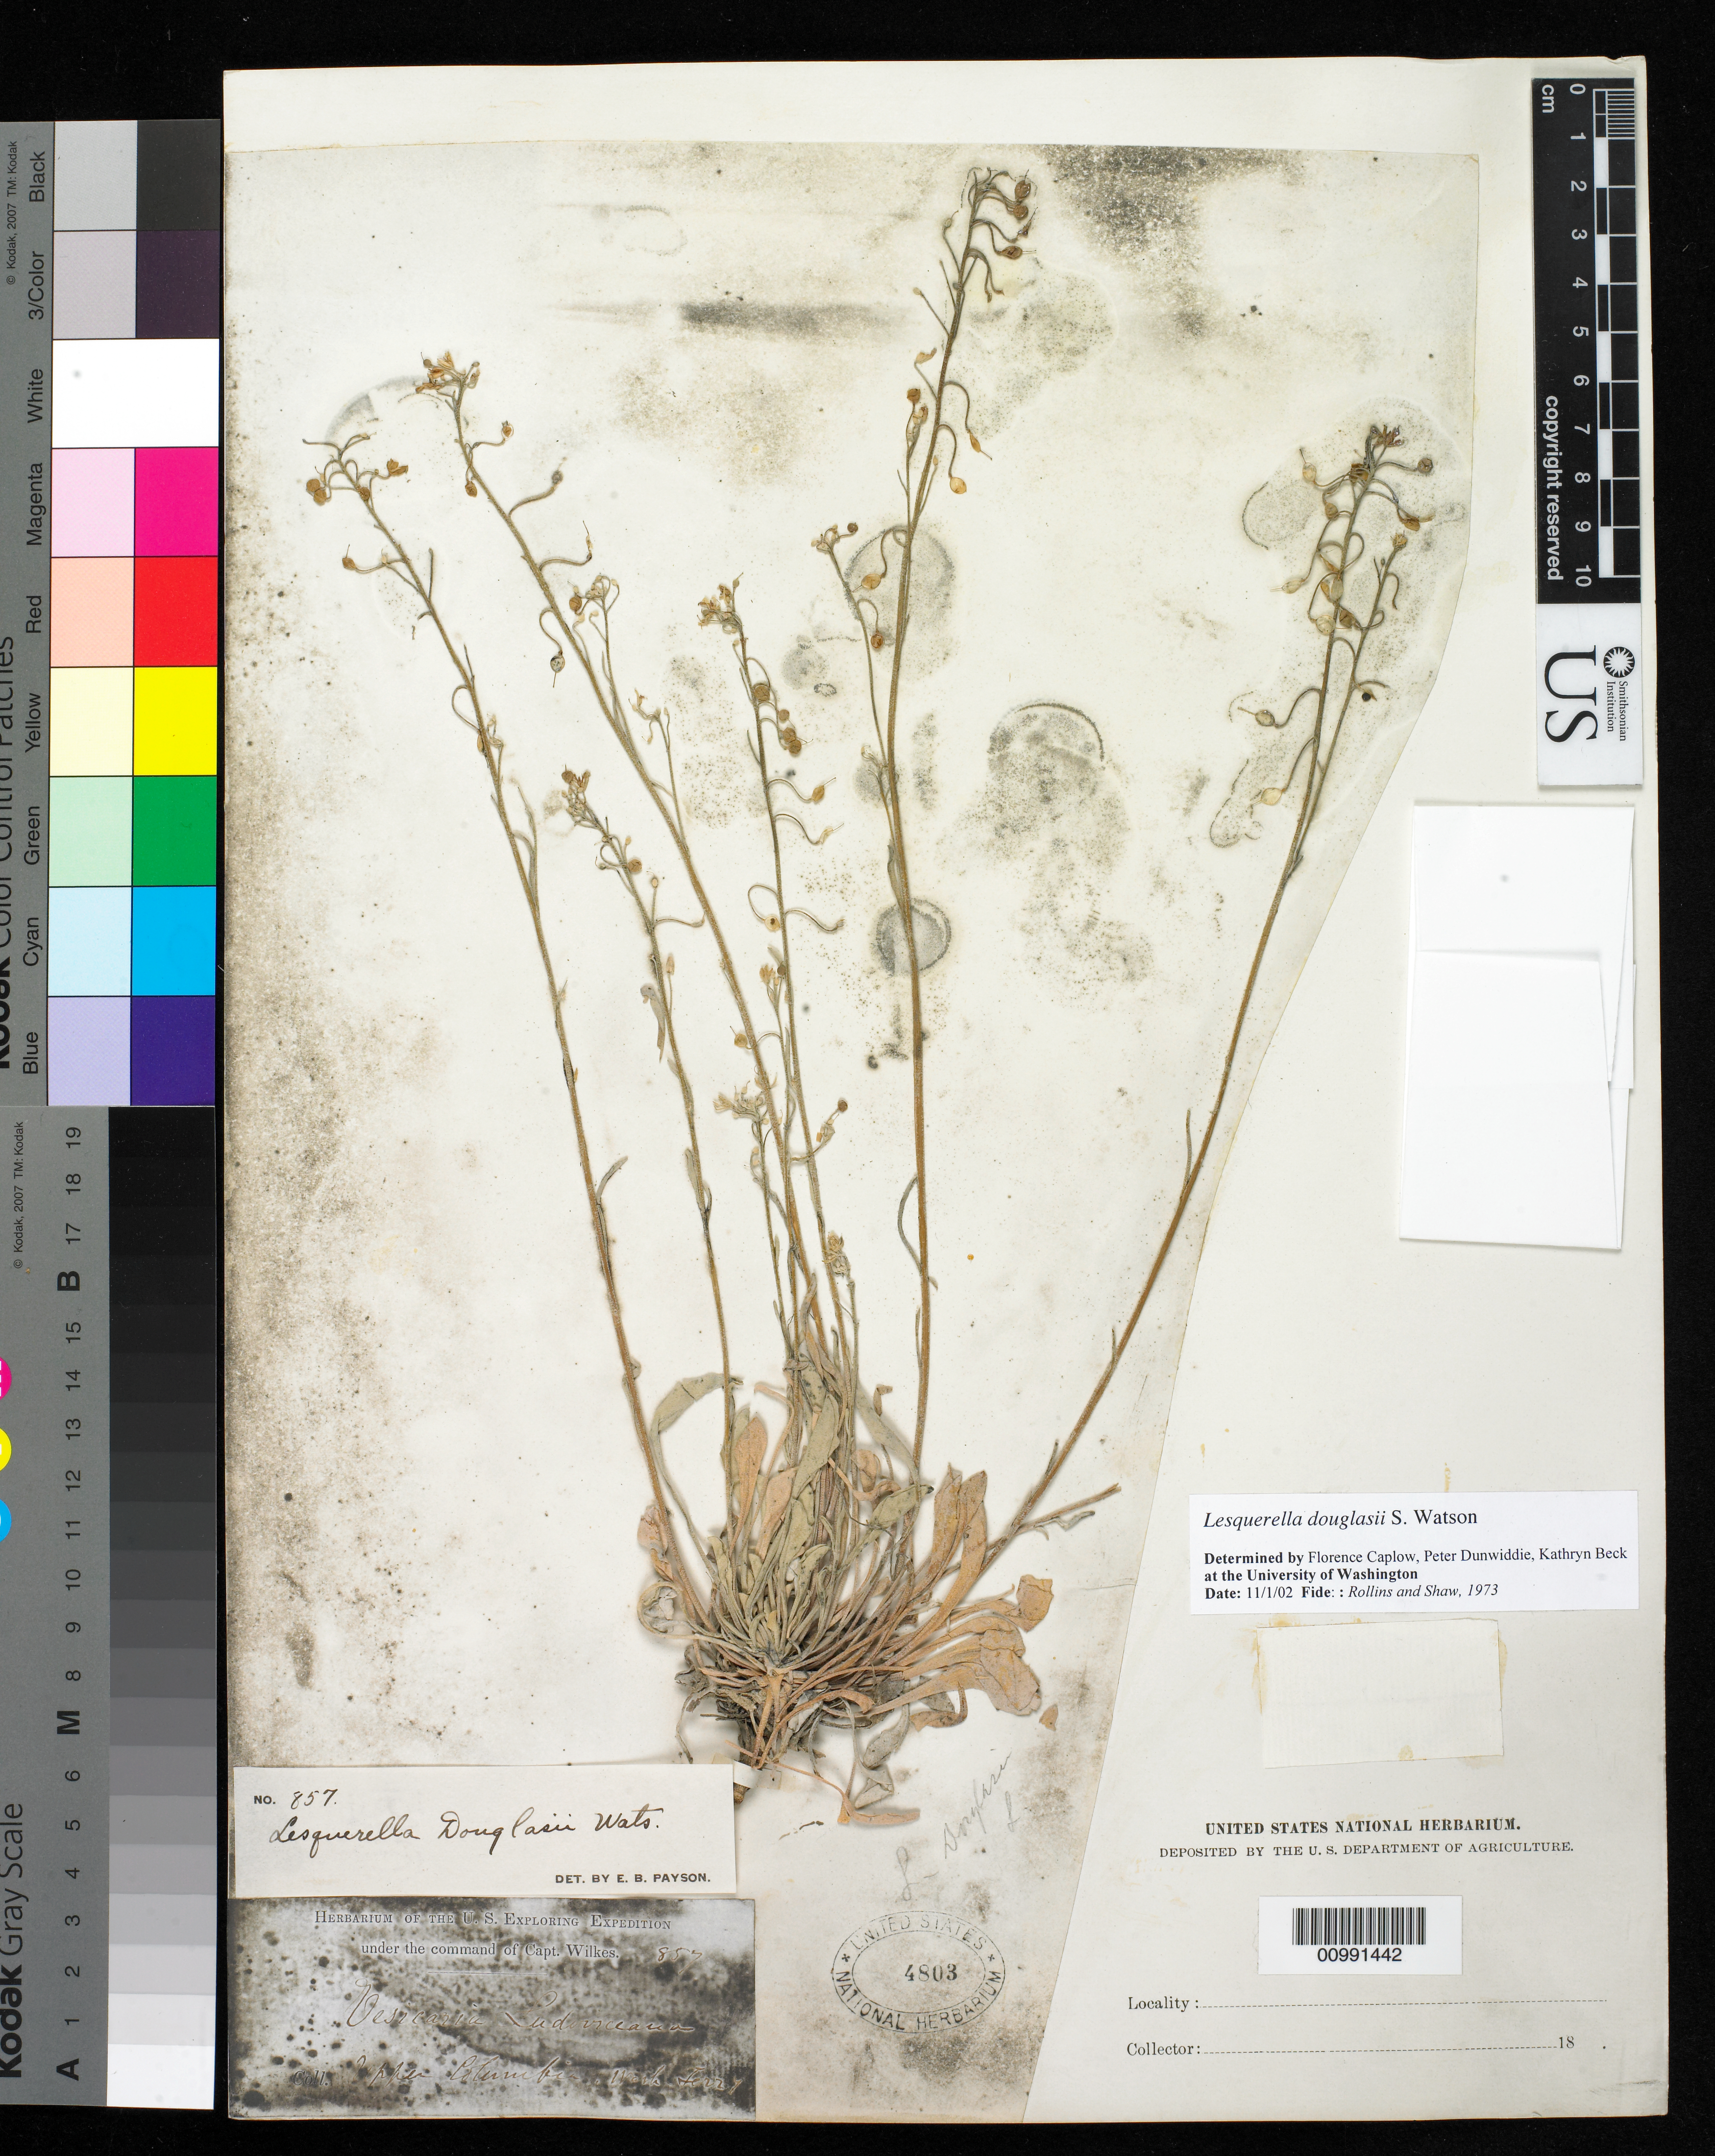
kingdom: Plantae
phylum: Tracheophyta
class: Magnoliopsida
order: Brassicales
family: Brassicaceae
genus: Lesquerella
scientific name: Lesquerella douglasii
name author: S. Watson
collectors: Wilkes Explor. Exped.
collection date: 1838/1842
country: United States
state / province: Washington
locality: Upper Columbia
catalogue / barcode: US 4803